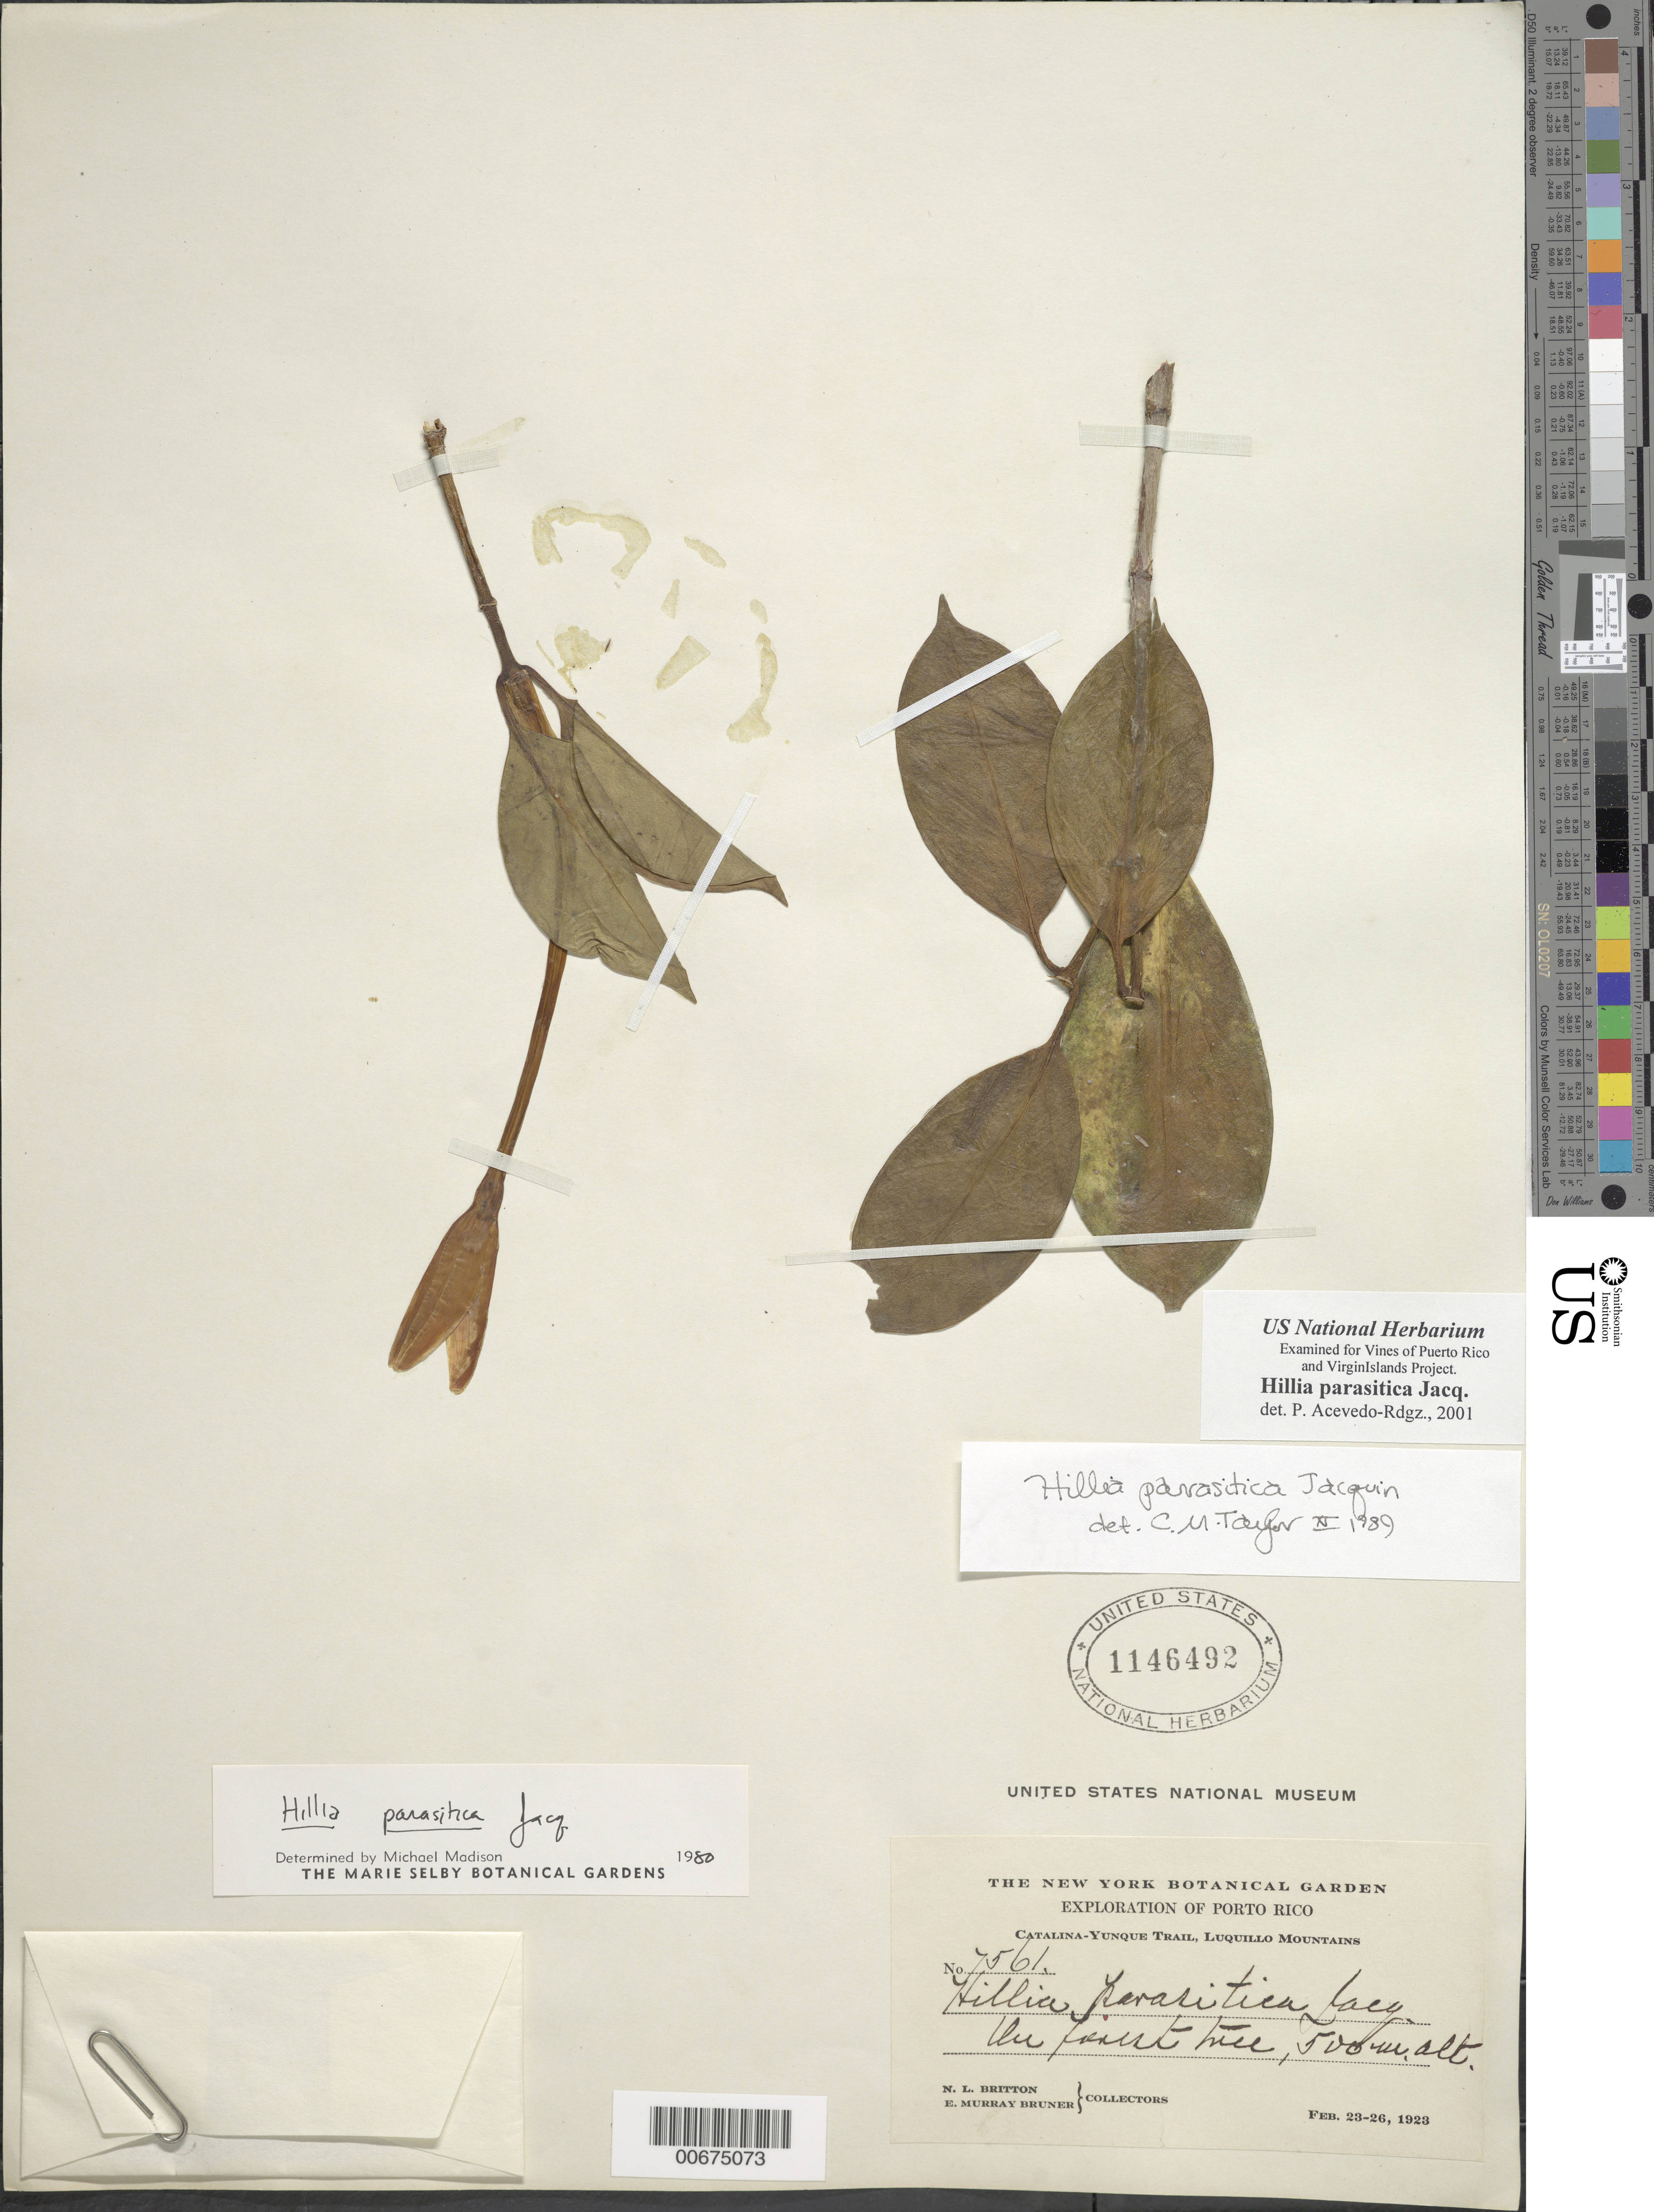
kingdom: Plantae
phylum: Tracheophyta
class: Magnoliopsida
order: Gentianales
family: Rubiaceae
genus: Hillia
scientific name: Hillia parasitica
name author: Jacq.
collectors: N. Britton & E. Murray Bruner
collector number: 7561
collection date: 1923-02-23/1923-02-26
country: Puerto Rico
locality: Catalina-Yunque Trail, Liquillo Mountains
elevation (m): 500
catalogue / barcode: US 1146492